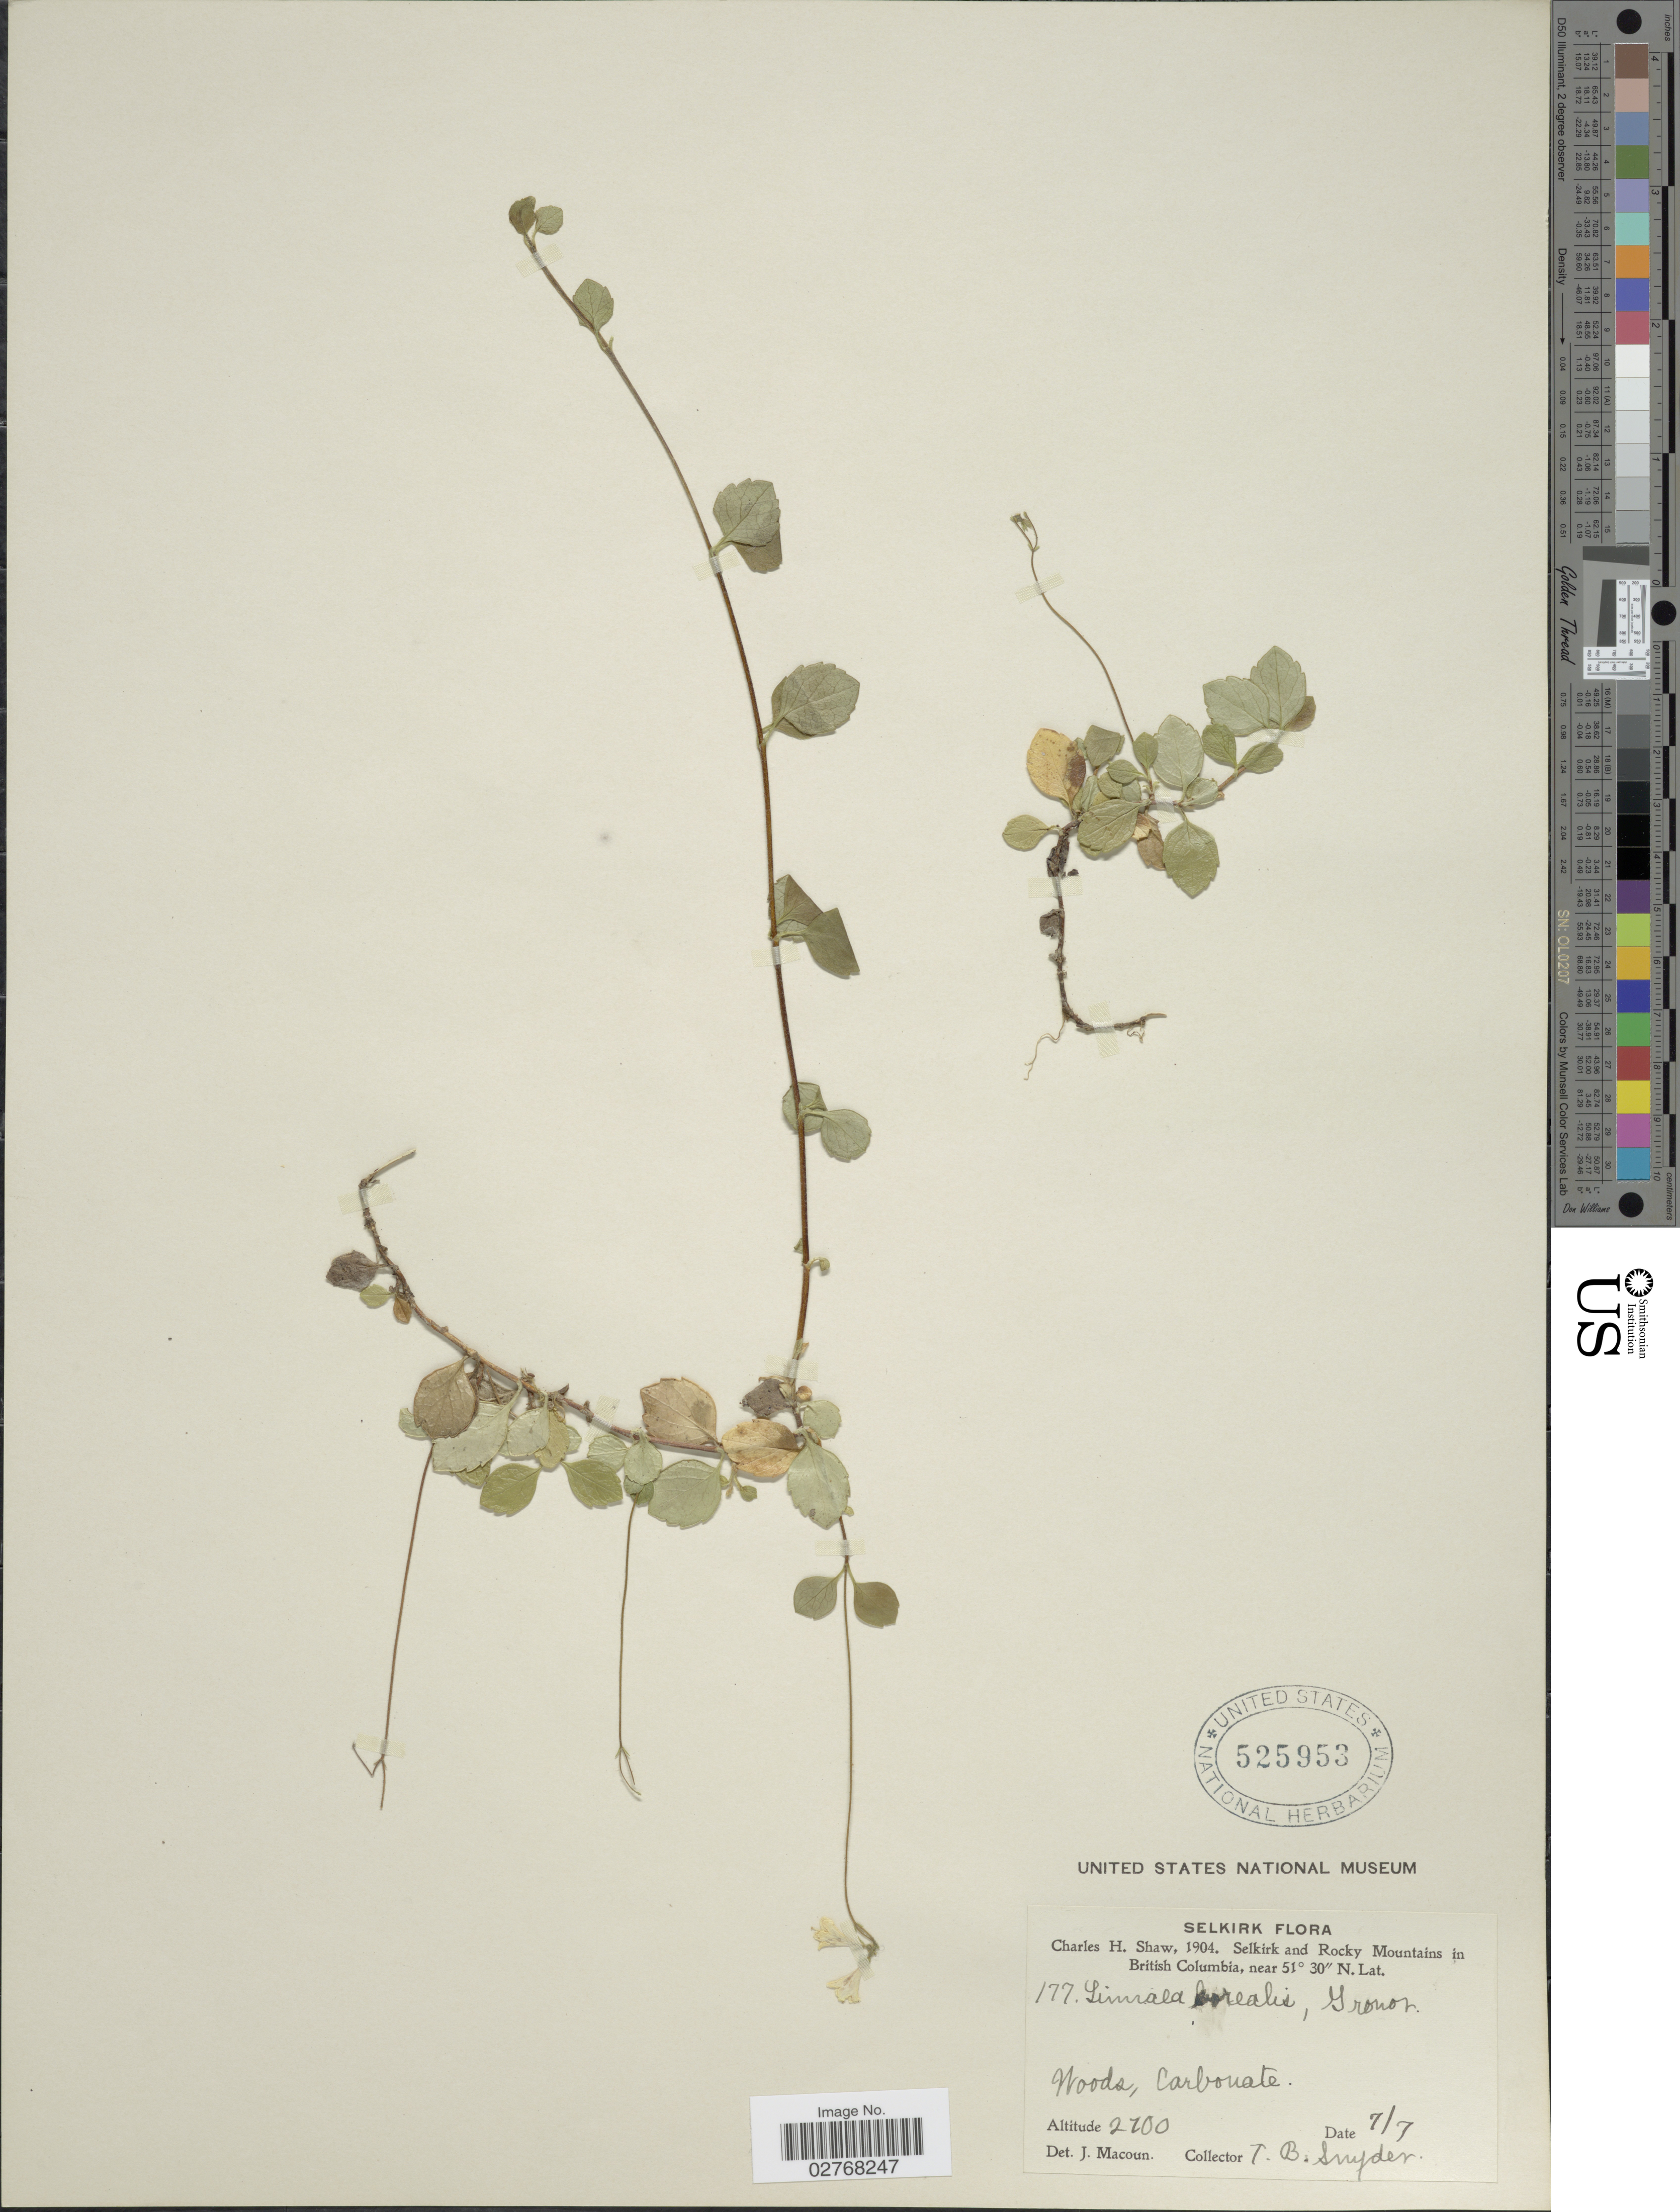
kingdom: Plantae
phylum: Tracheophyta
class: Magnoliopsida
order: Dipsacales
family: Caprifoliaceae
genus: Linnaea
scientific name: Linnaea borealis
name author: L.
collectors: T. Snyder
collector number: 177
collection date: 1904-07-07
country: Canada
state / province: British Columbia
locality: Selkirk. Selkirk and Rocky Mountains. Carbonate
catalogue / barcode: US 525953